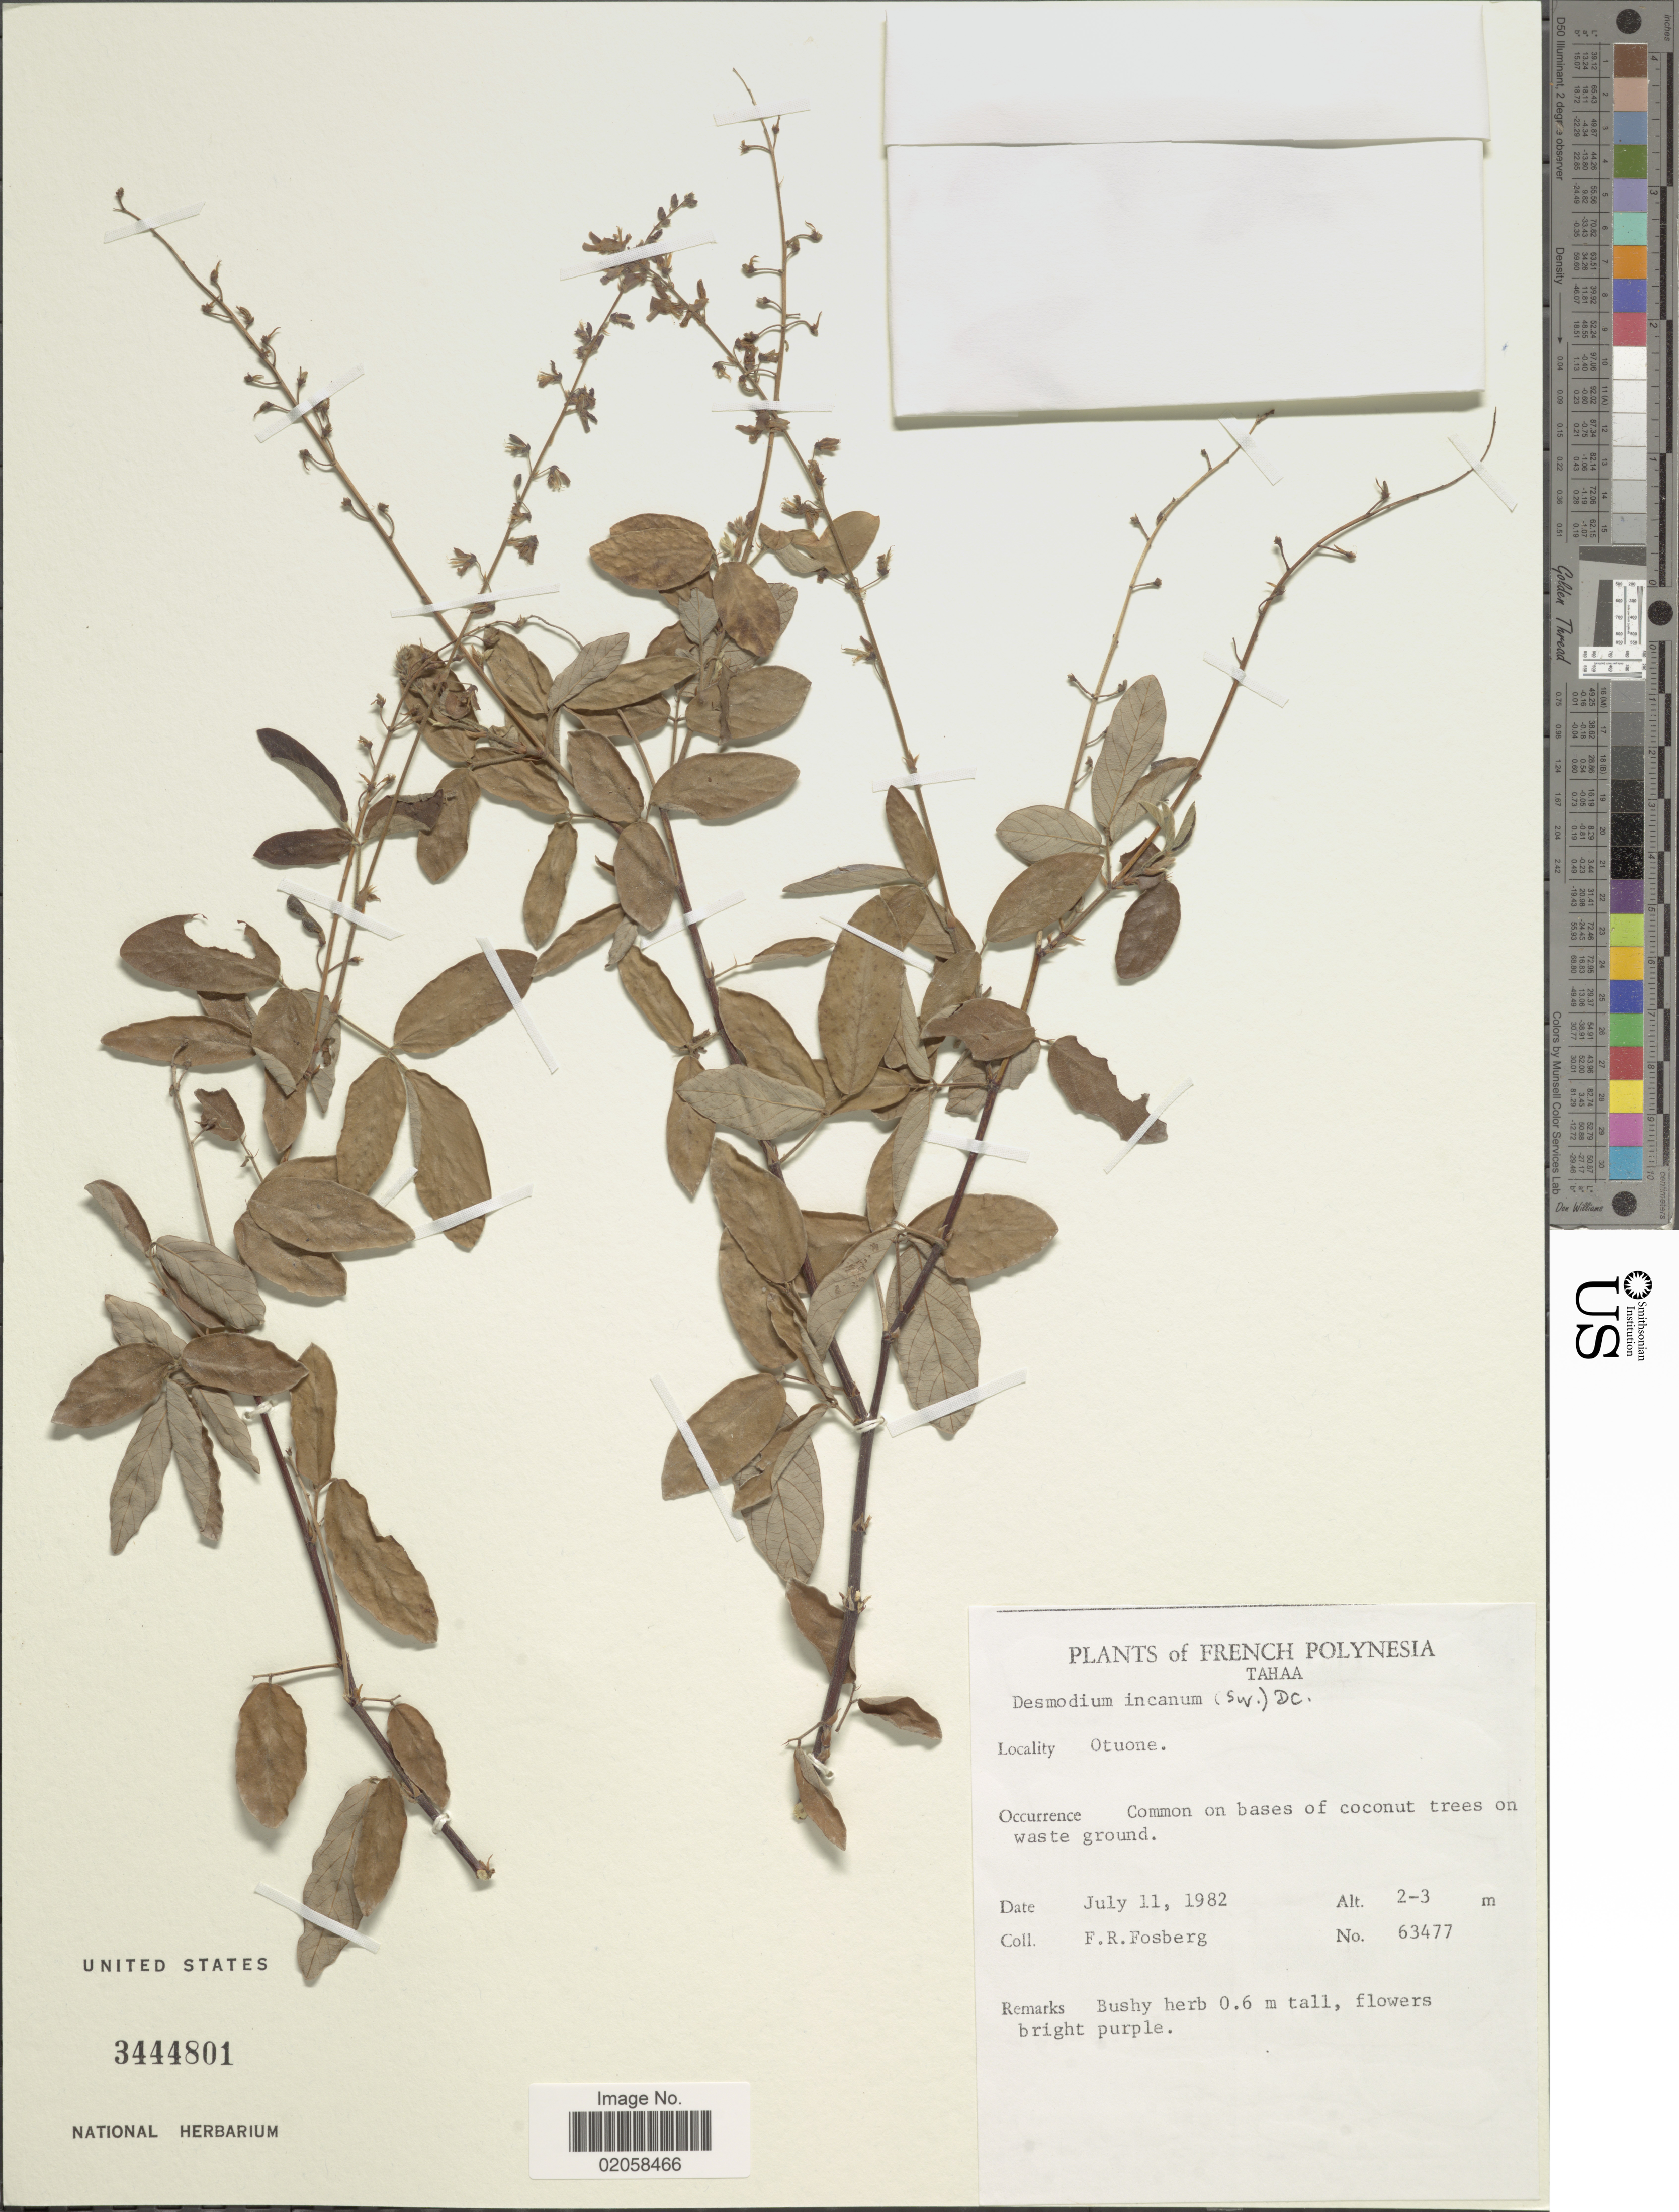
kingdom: Plantae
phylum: Tracheophyta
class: Magnoliopsida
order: Fabales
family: Fabaceae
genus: Desmodium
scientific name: Desmodium incanum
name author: (Sw.) DC.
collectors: F. R. Fosberg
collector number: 63477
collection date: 1982-07-11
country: French Polynesia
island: Tahaa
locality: Tahaa, Otuone, common on bases of coconut trees on waste ground.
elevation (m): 2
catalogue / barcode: US 3444801